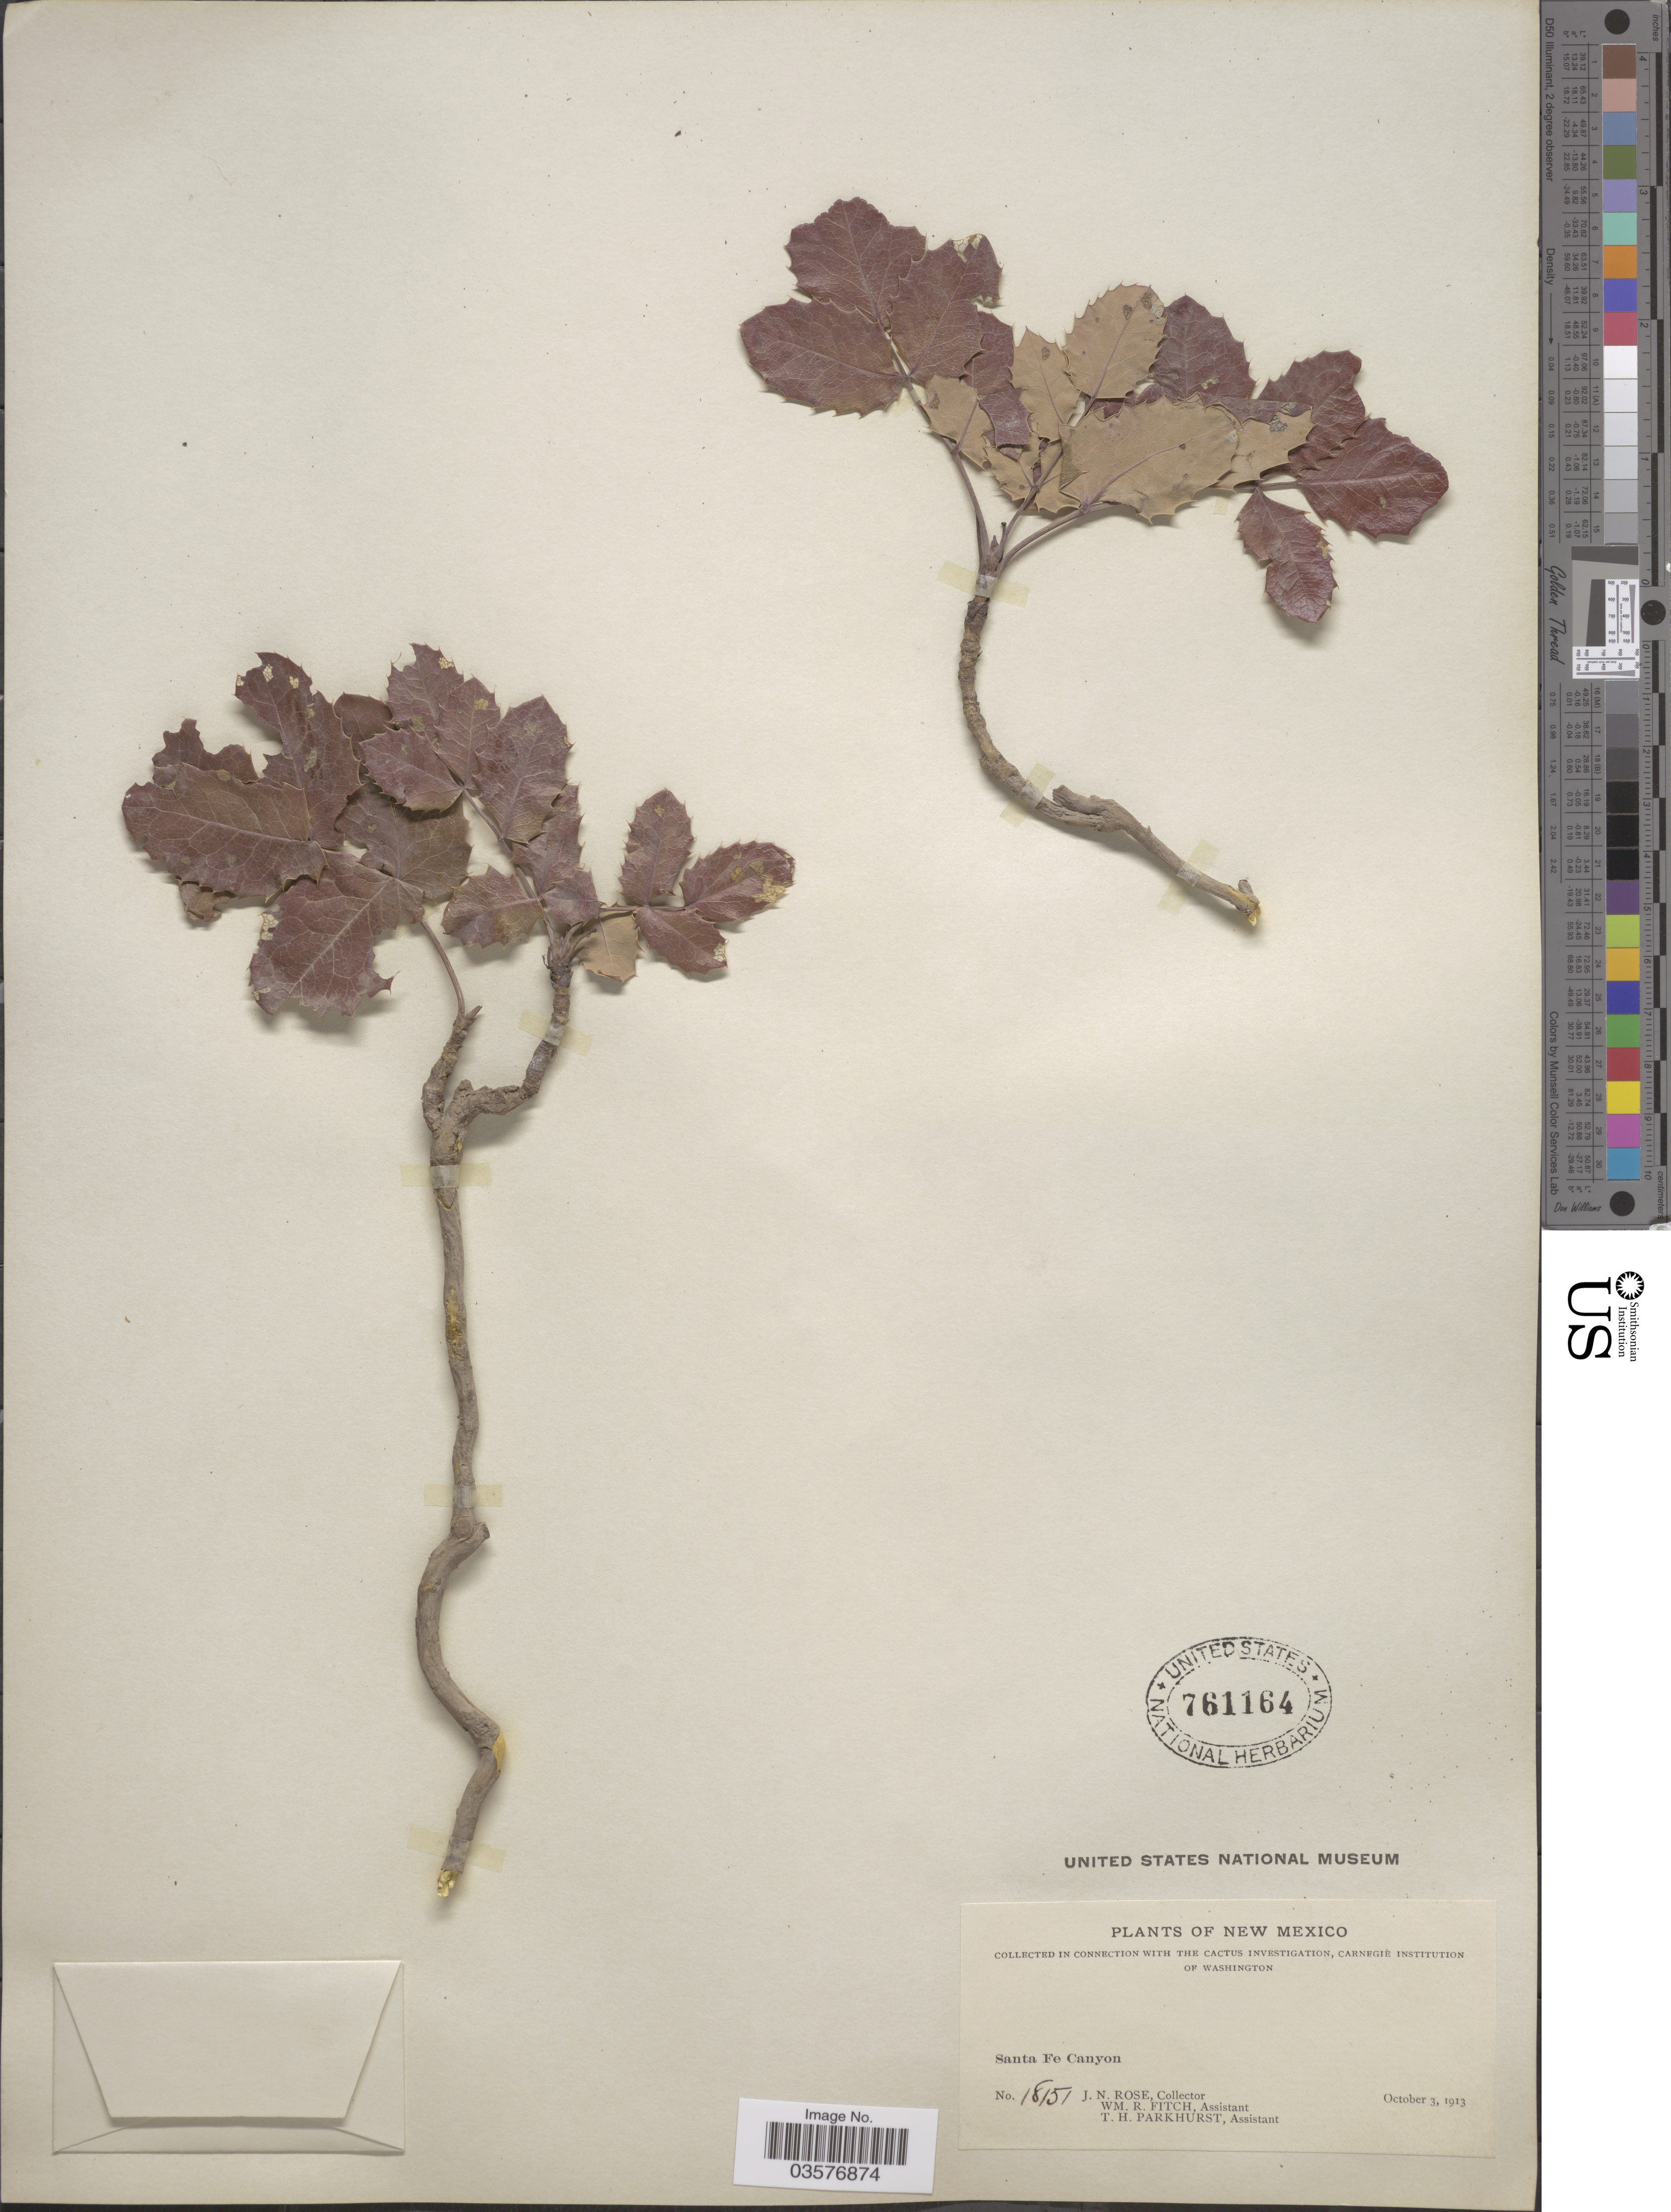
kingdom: Plantae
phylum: Tracheophyta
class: Magnoliopsida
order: Ranunculales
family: Berberidaceae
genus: Mahonia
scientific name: Mahonia repens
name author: (Lindl.) G. Don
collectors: J. N. Rose, W. R. Fitch & T. Parkhurst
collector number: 18151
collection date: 1913-10-03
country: United States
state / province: New Mexico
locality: Santa Fe Canyon.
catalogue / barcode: US 761164